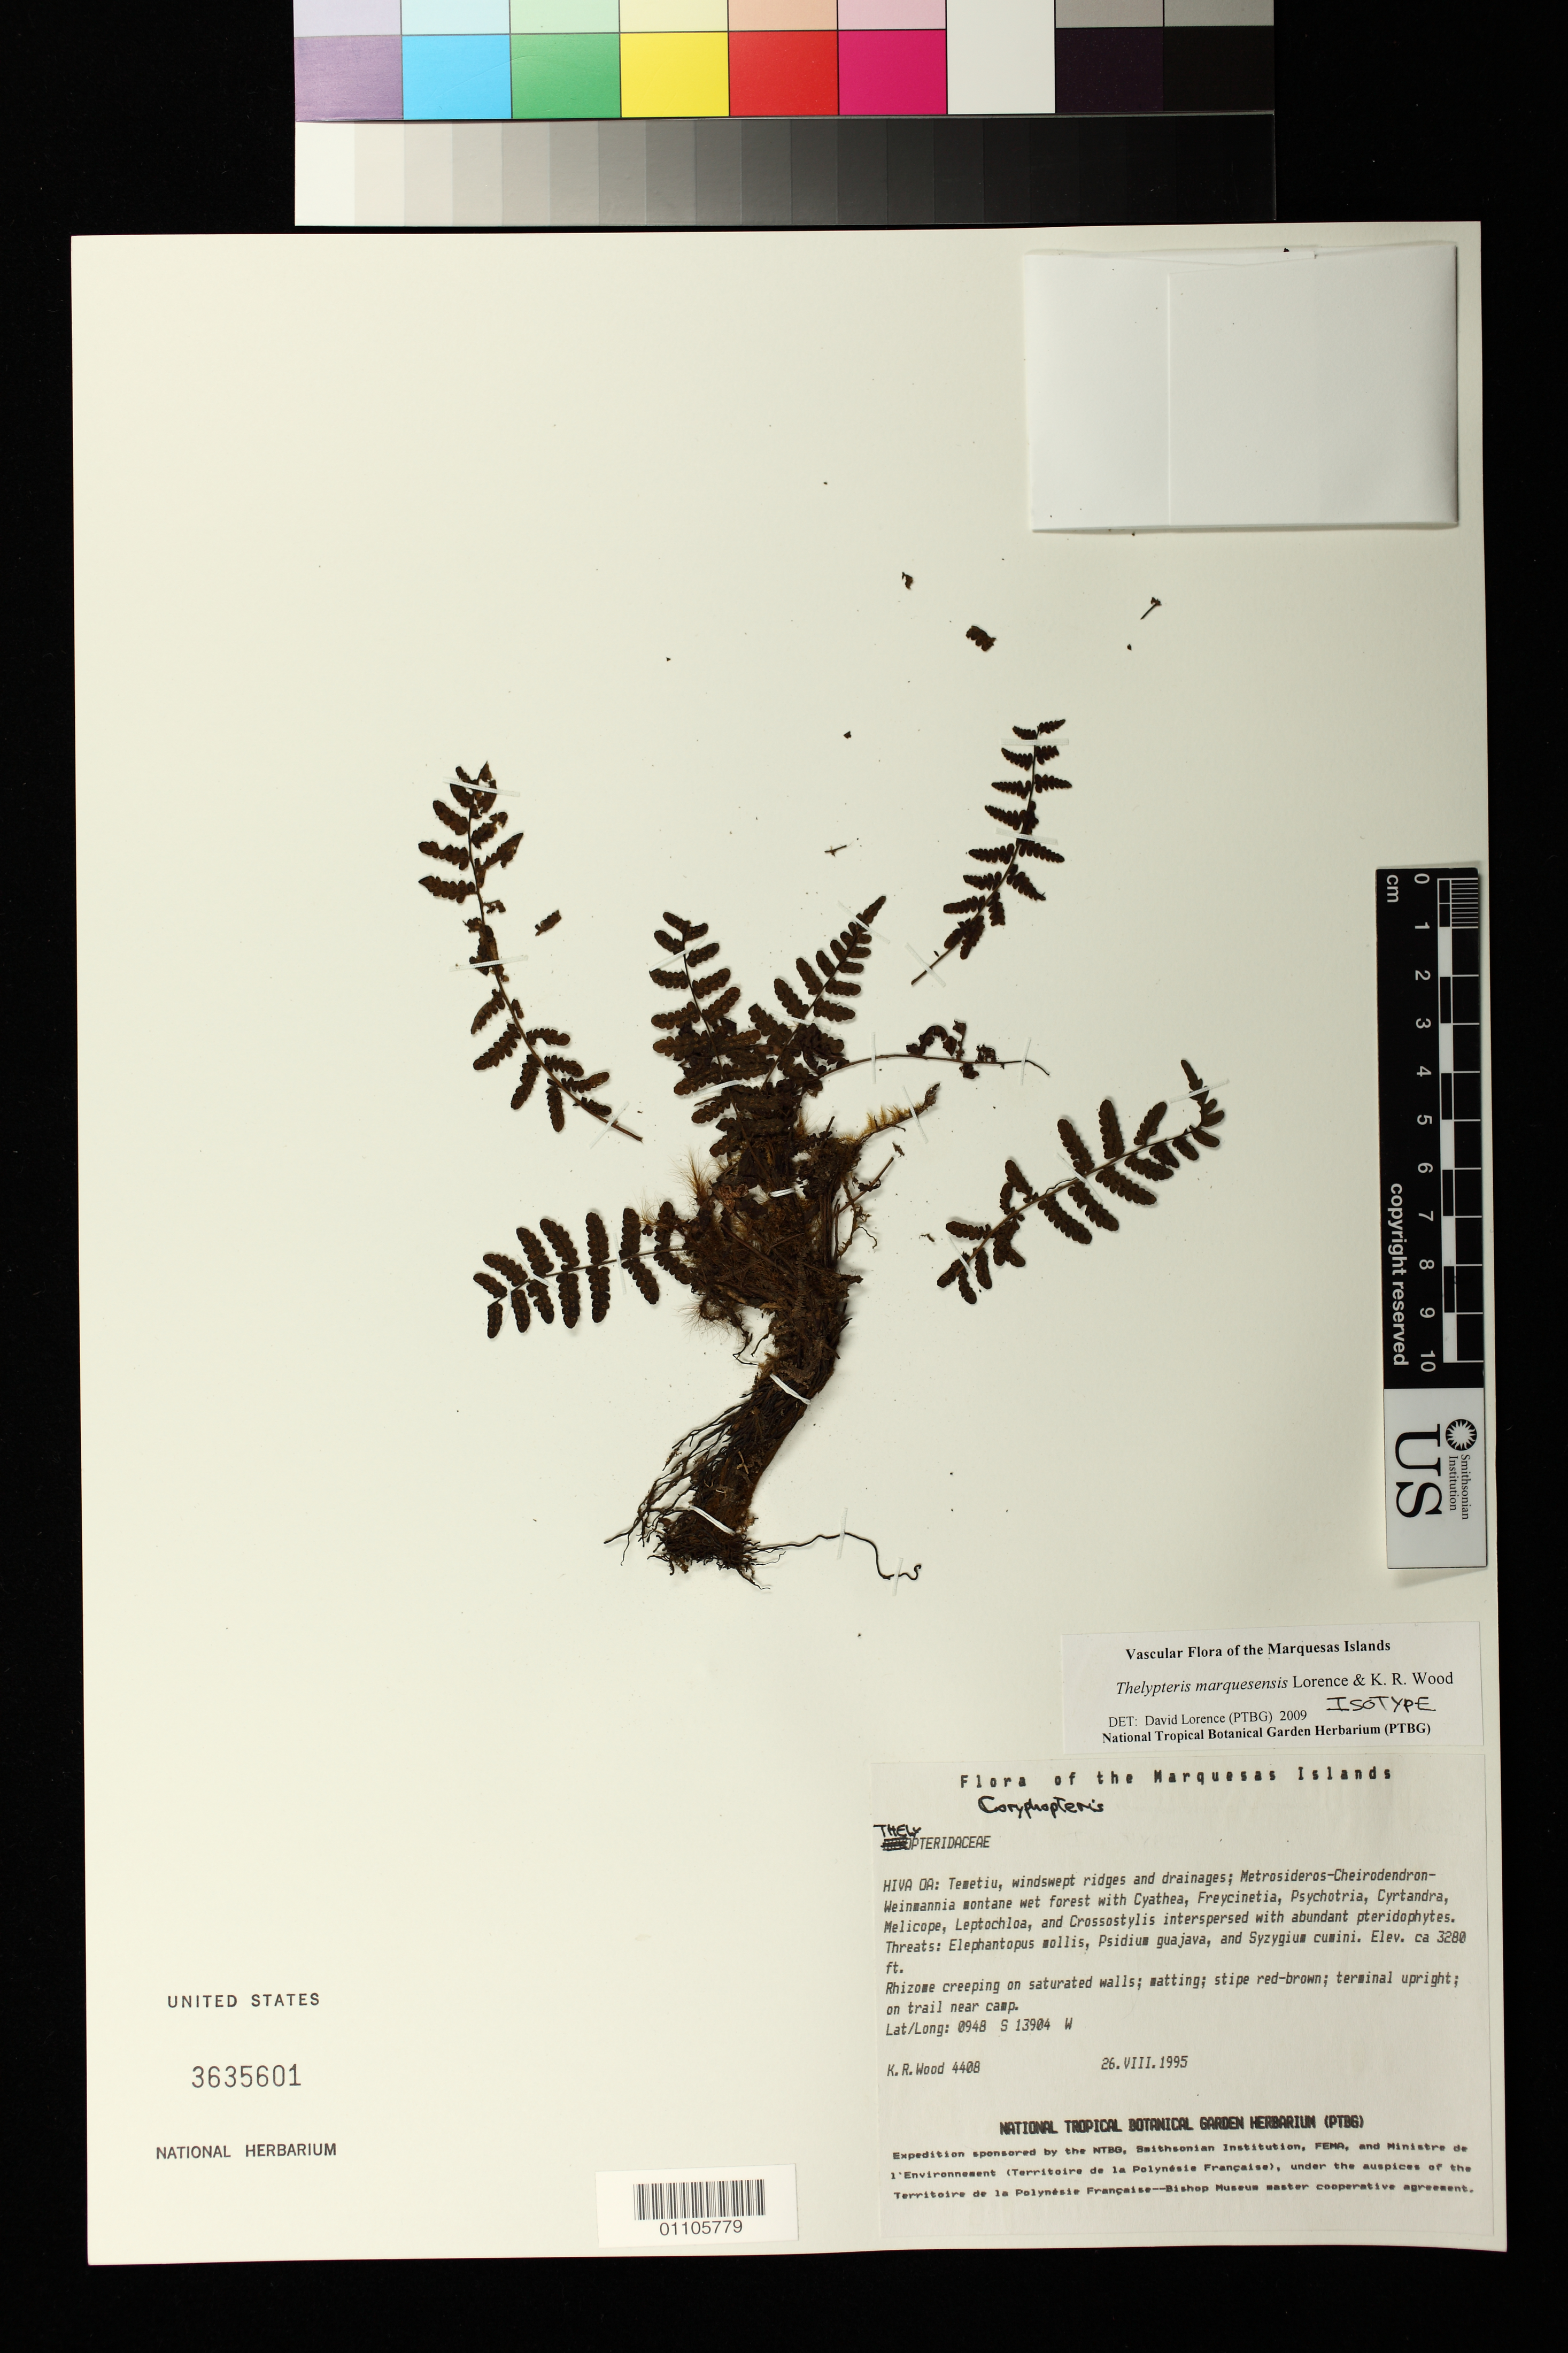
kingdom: Plantae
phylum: Tracheophyta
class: Polypodiopsida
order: Polypodiales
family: Thelypteridaceae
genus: Thelypteris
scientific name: Thelypteris marquesensis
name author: Lorence & K.R. Wood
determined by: Lorence, David H., (PTBG), National Tropical Botanical Garden (UNITED STATES)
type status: Isotype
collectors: K. R. Wood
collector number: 4408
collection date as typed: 26 August 1995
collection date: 1995-08-26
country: French Polynesia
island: Hiva Oa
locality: Hiva Oa: Temetiu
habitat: windswept ridges and drainages, In Metrosideros-Cheirodendron-Weinmannia montane wet forest and Cyathea-Freycinetia interspersed with rich pteridophyte forests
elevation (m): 1000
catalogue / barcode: US 3635601